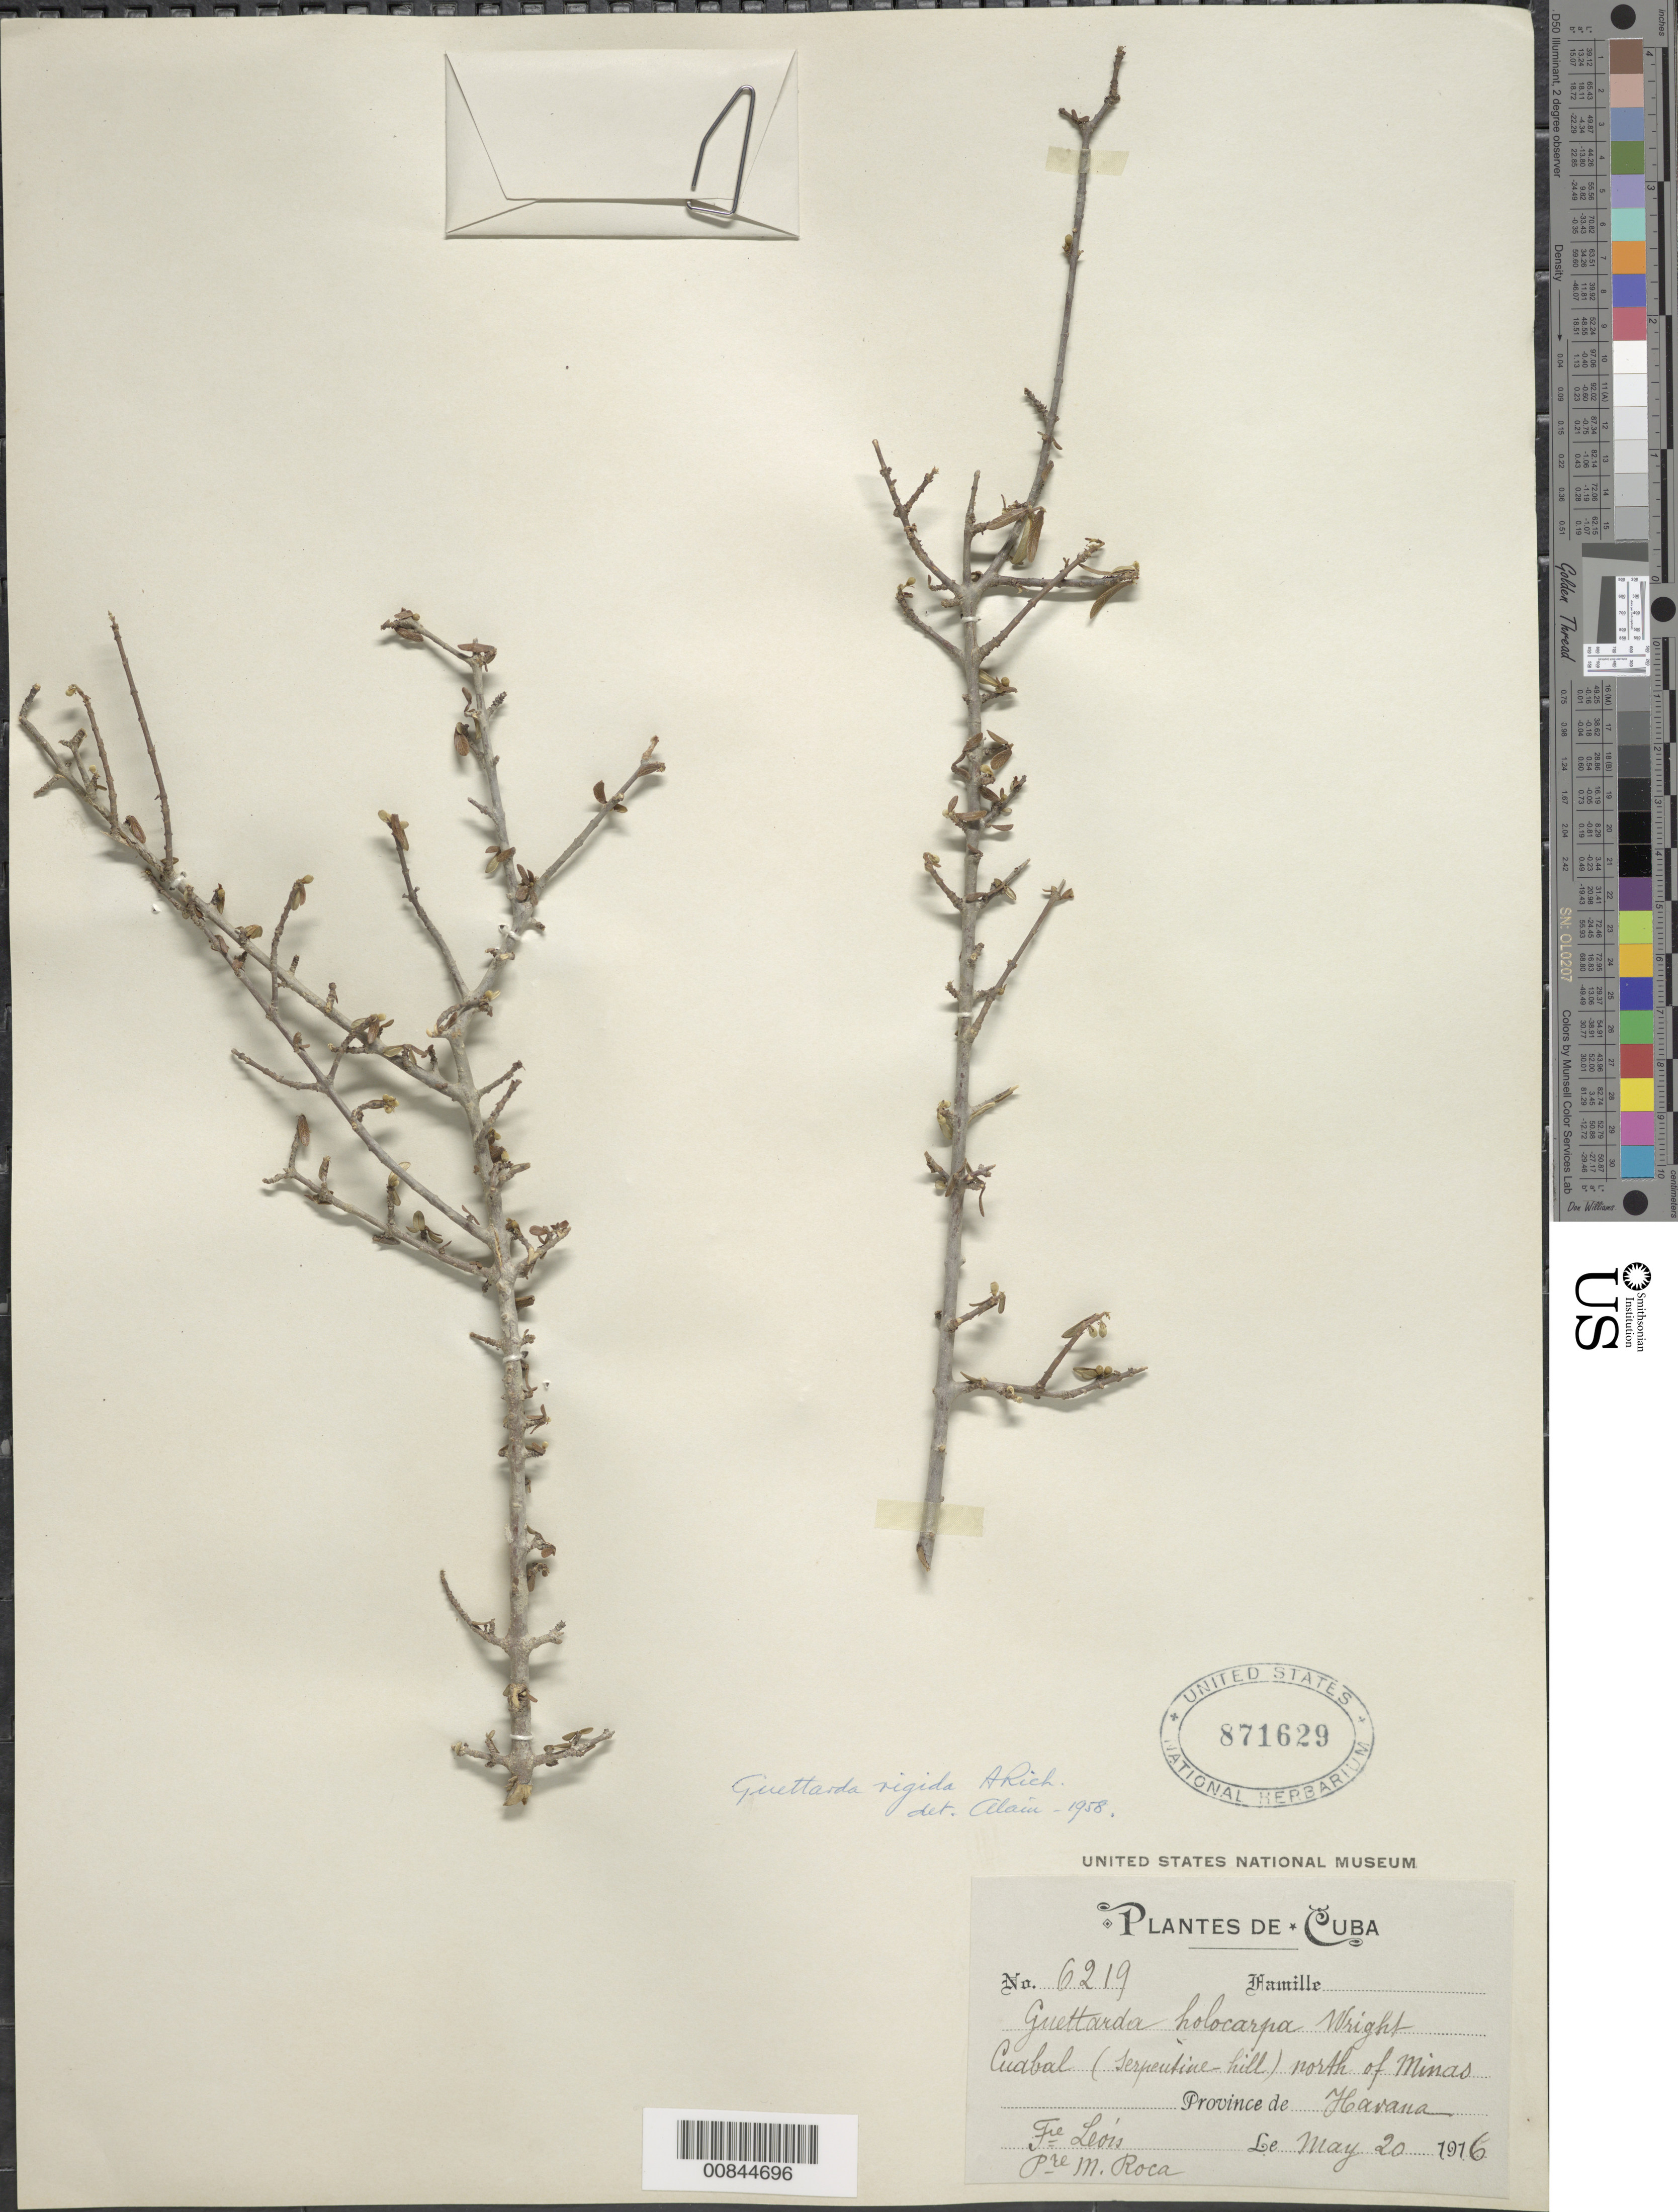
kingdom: Plantae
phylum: Tracheophyta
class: Magnoliopsida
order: Gentianales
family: Rubiaceae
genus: Guettarda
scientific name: Guettarda rigida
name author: A. Rich.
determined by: Liogier, Alain H.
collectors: Bro. León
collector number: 6219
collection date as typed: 20 May 1916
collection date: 1916-05-20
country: Cuba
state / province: La Habana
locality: Cuabal, north of Minas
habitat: Serpentine hill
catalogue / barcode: US 871629